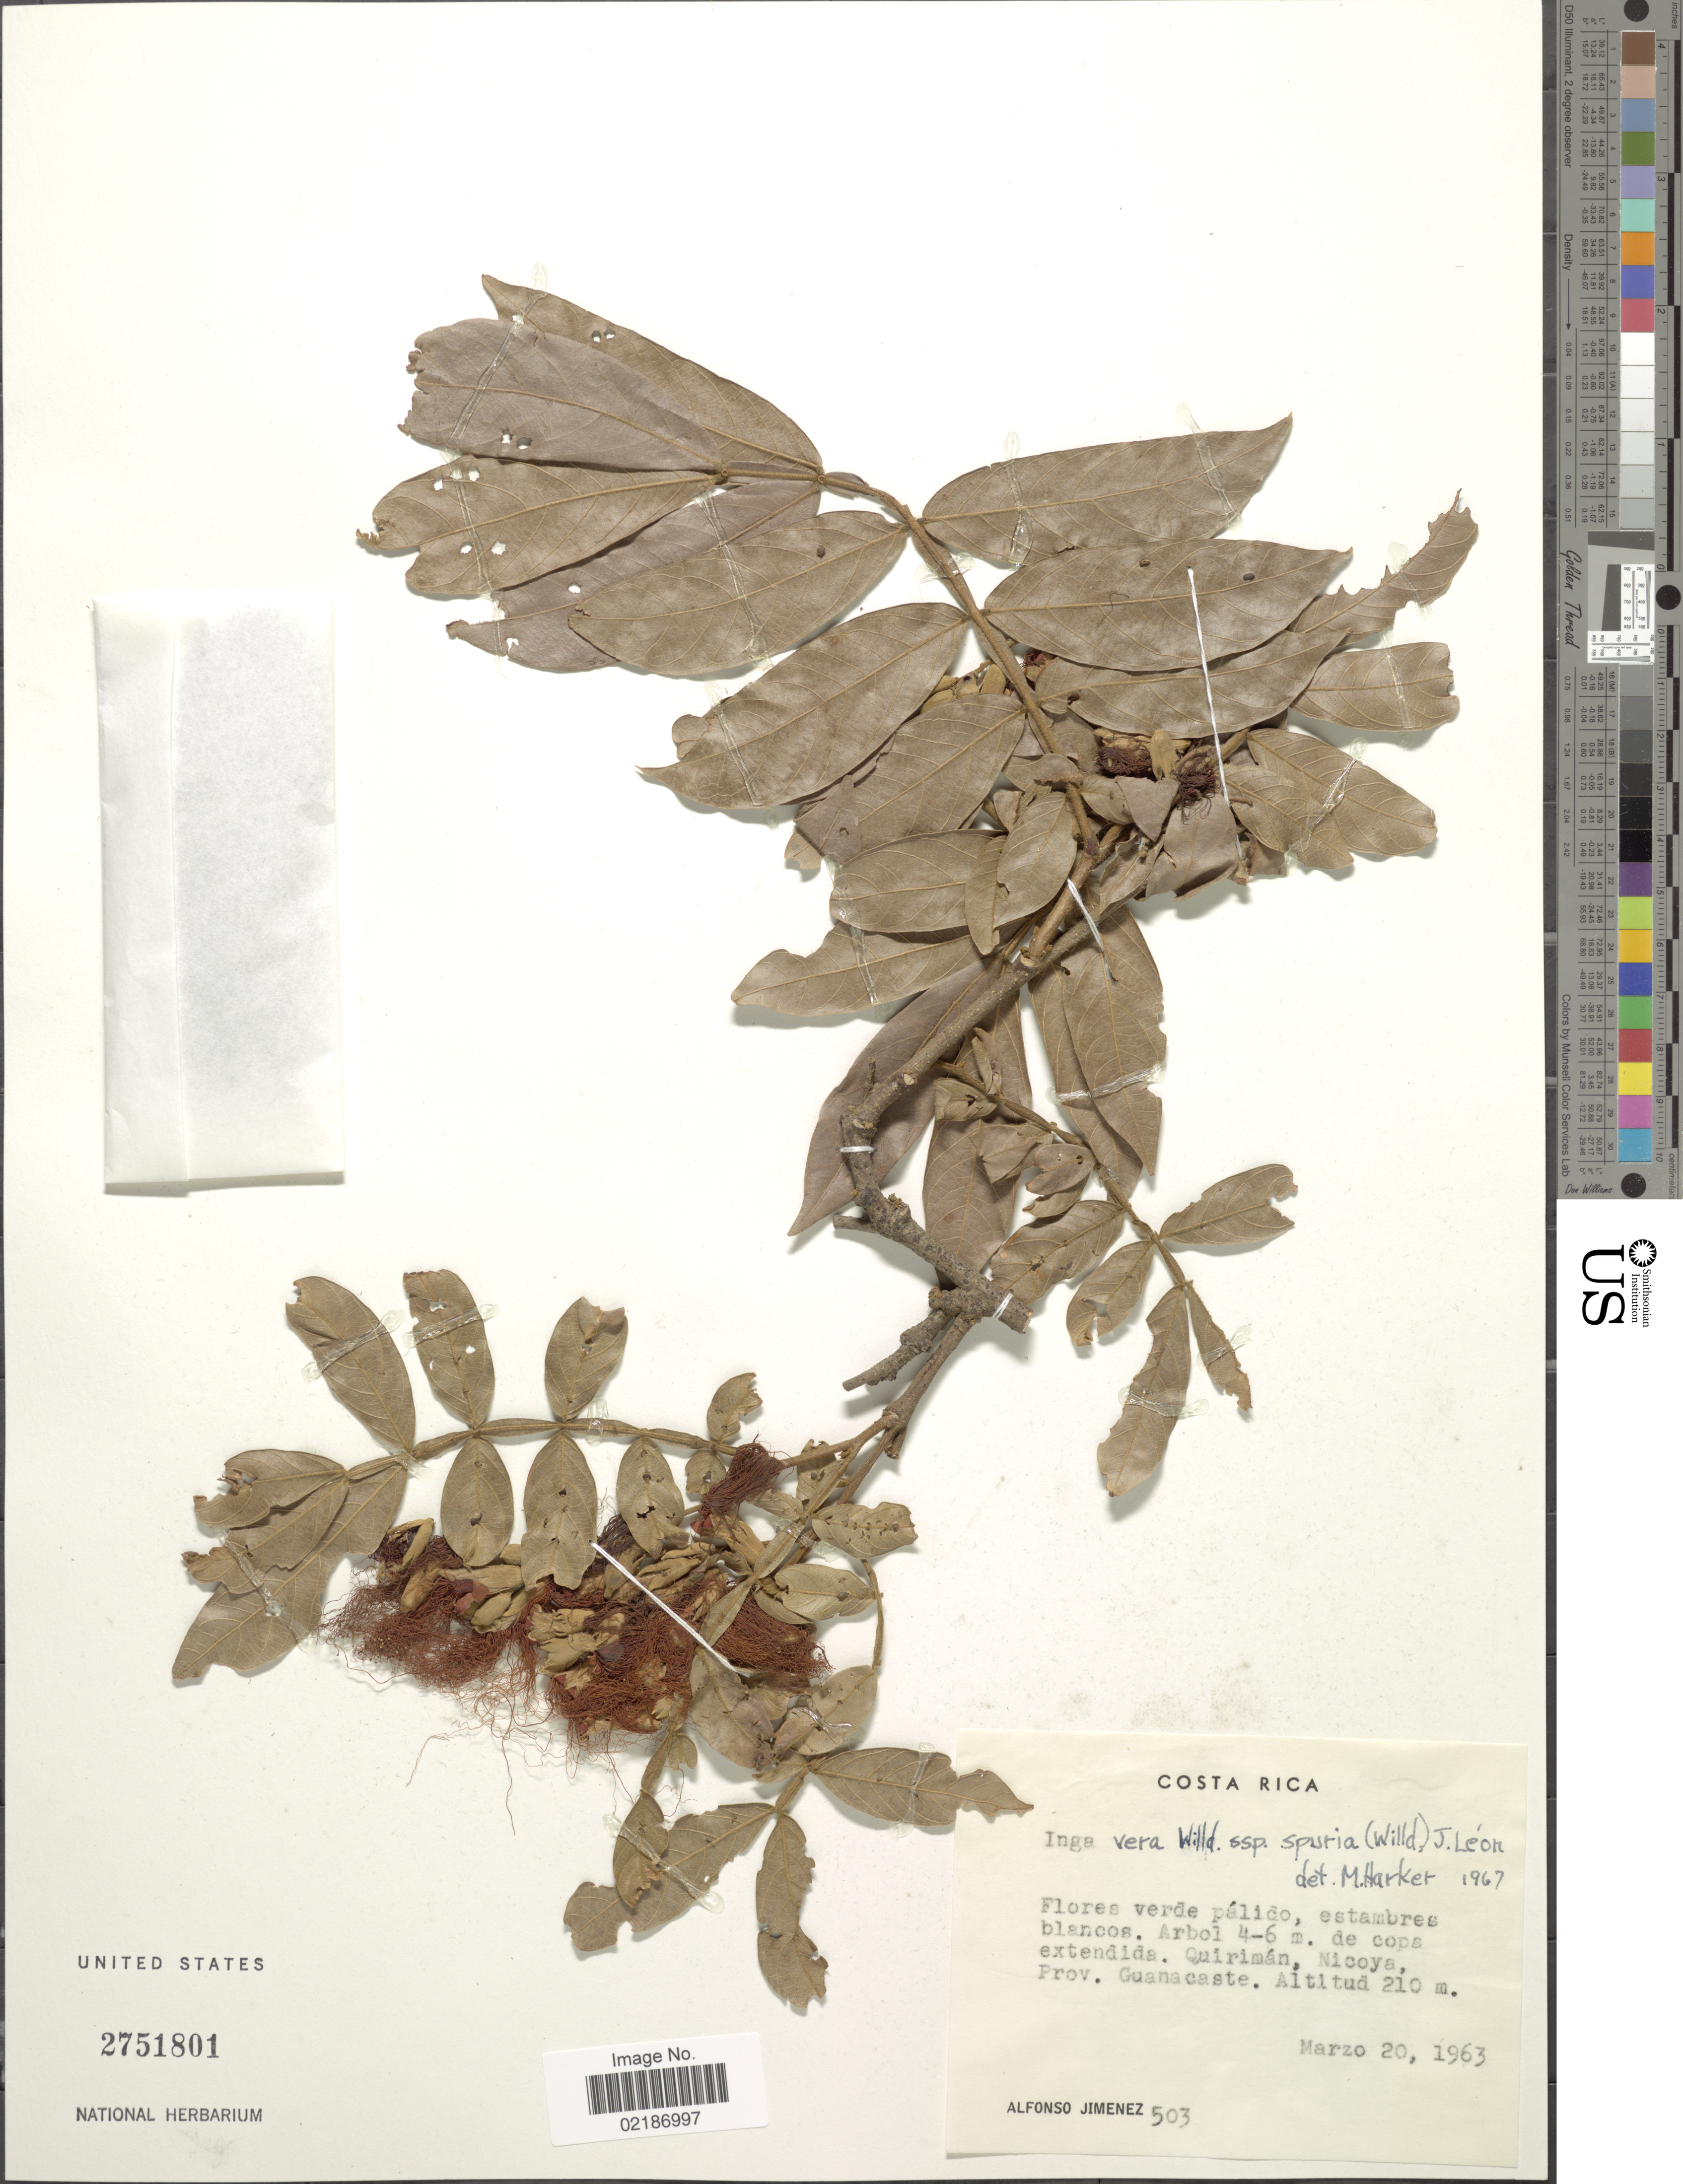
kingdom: Plantae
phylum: Tracheophyta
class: Magnoliopsida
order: Fabales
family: Fabaceae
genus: Inga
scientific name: Inga vera subsp. vera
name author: Willd.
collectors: A. Jiménez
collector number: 503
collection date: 1963-03-20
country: Costa Rica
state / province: Guanacaste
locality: Quiriman, Nicoya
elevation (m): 210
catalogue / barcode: US 2751801